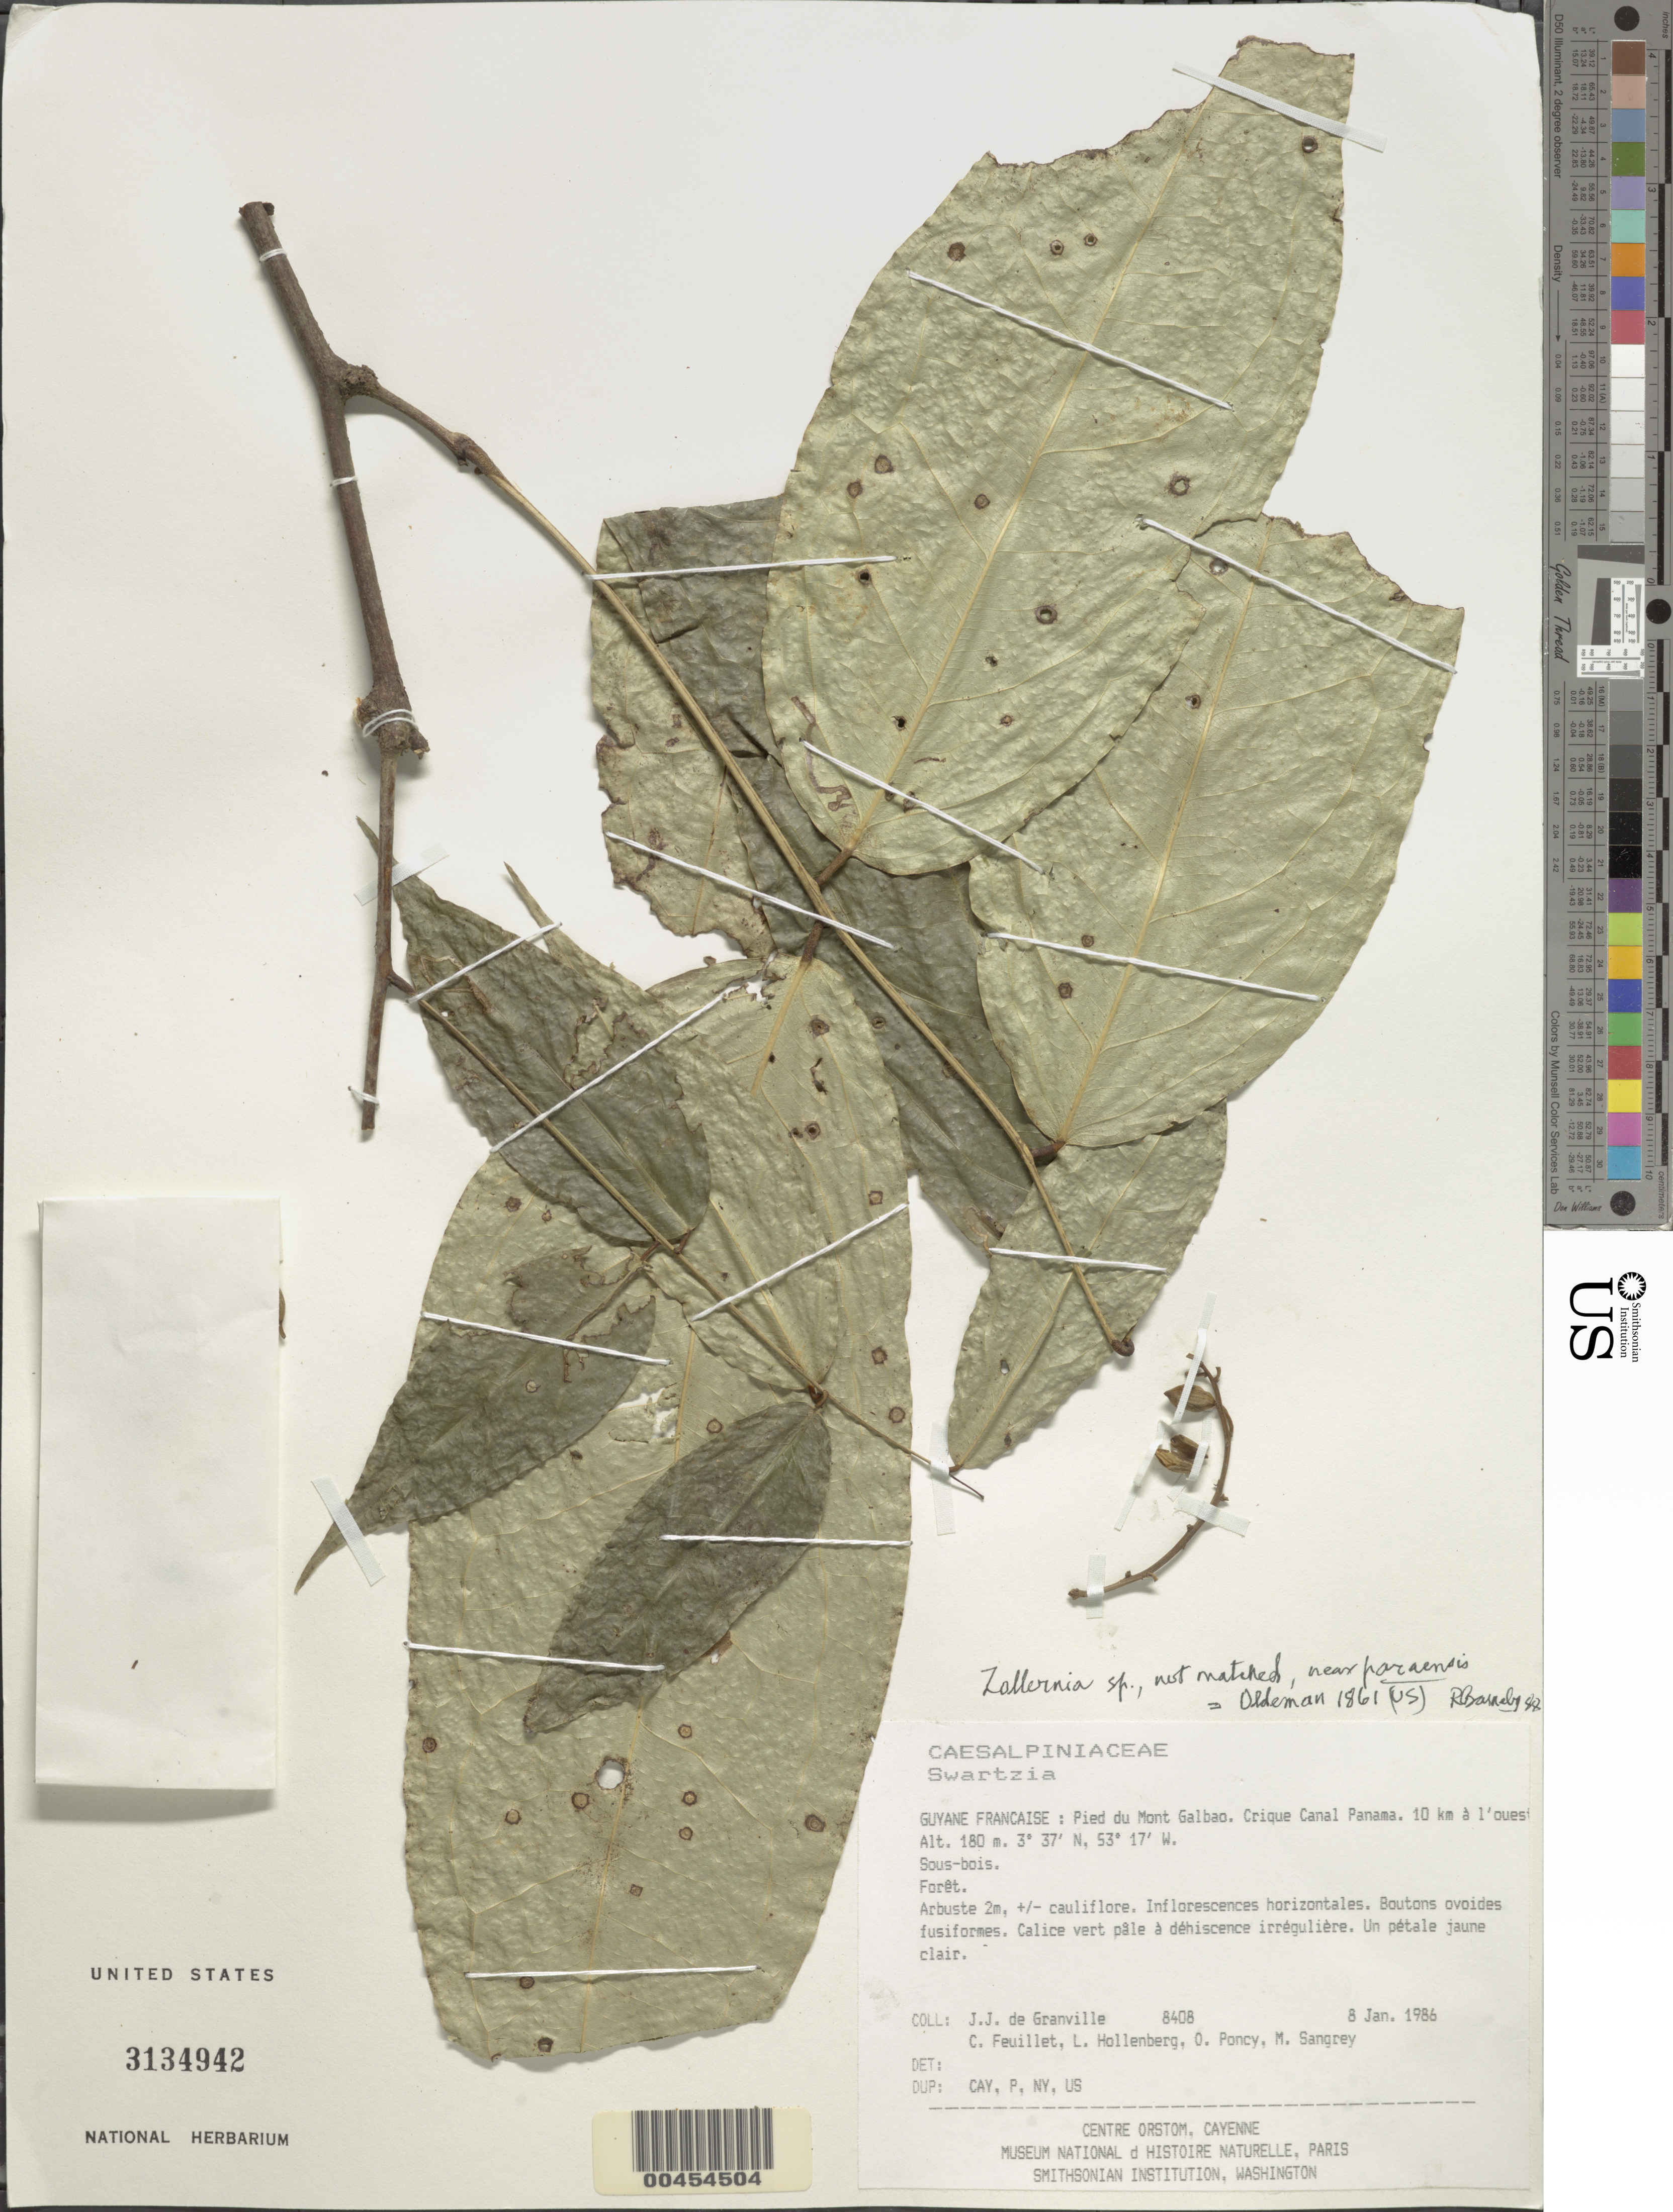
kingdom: Plantae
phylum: Tracheophyta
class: Magnoliopsida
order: Fabales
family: Fabaceae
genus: Candolleodendron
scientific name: Candolleodendron brachystachyum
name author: (DC.) R.S. Cowan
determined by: Mansano, V. F.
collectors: J.-J. de Granville, C. Feuillet, L. Hollenberg, O. Poncy & M. S. Sangrey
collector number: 8408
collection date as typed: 08 Jan 1986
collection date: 1986-01-08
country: French Guiana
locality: Pied du mont galbao. crique canal panama. 10 km a l'ouest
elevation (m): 180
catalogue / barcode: US 3134942